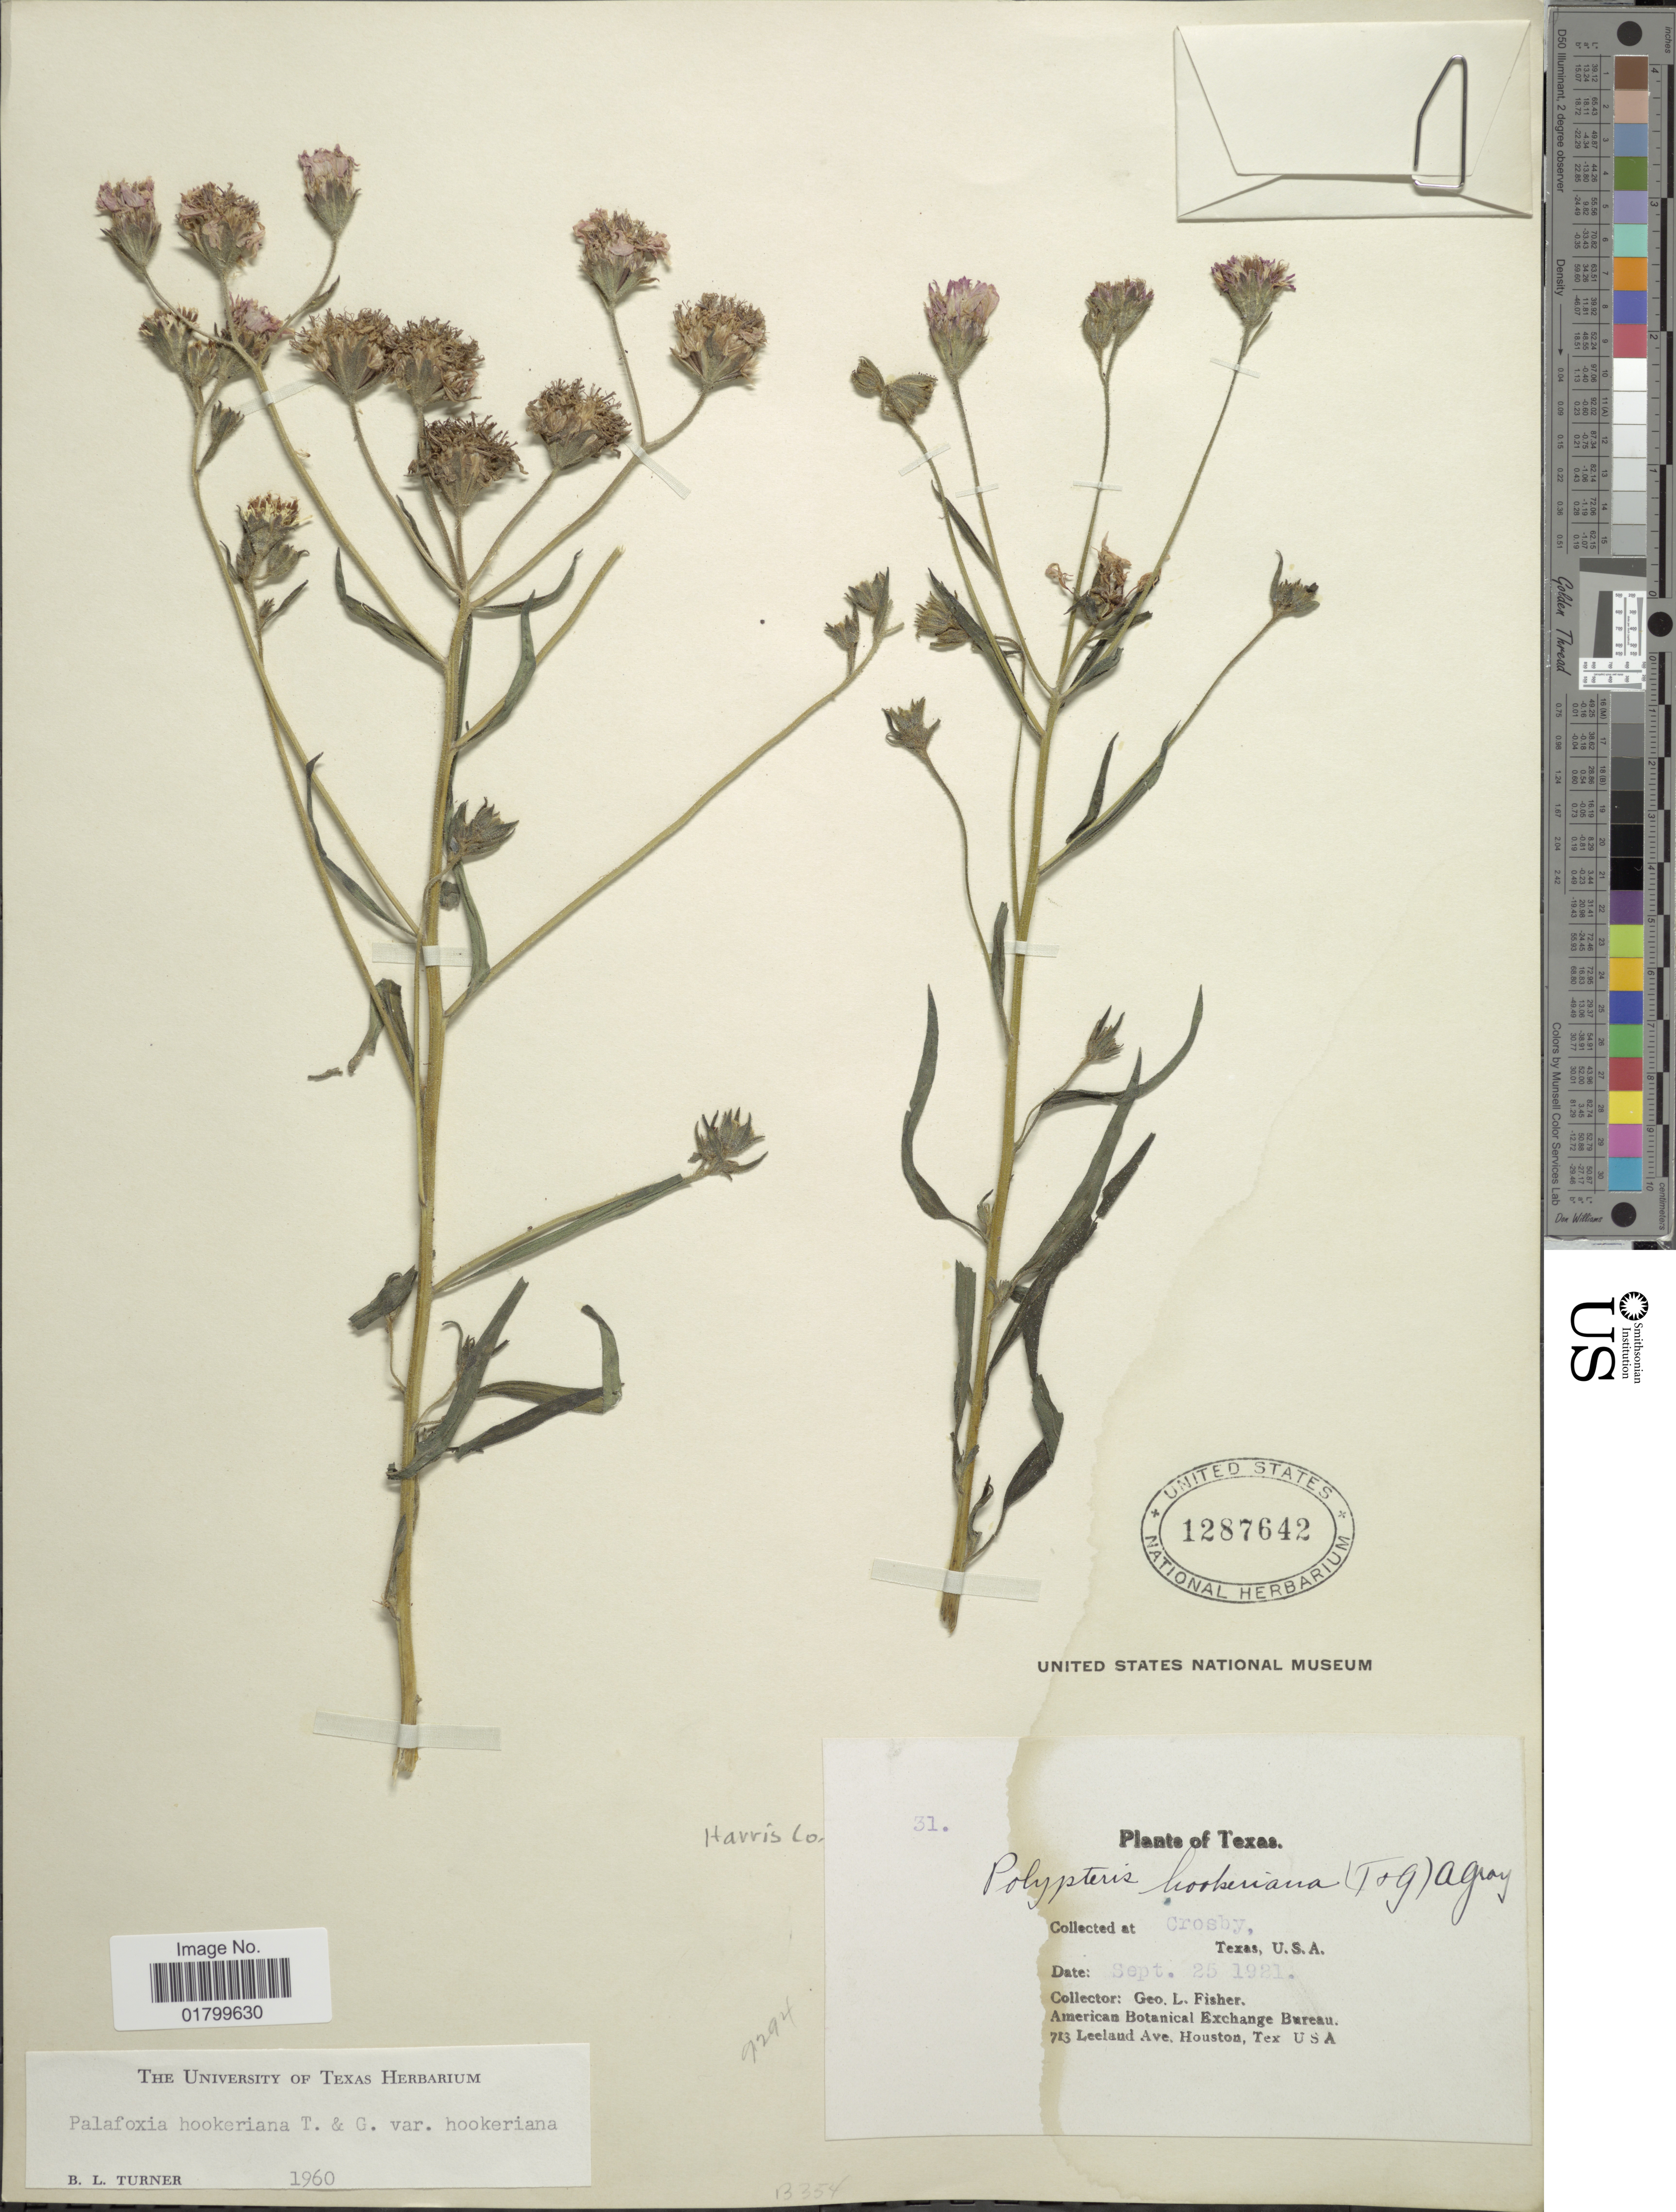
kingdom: Plantae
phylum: Tracheophyta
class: Magnoliopsida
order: Asterales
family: Asteraceae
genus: Palafoxia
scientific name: Palafoxia hookeriana var. hookeriana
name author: Torr. & A. Gray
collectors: G. L. Fisher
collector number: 31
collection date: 1921-09-25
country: United States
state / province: Texas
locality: Crosby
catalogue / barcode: US 1287642